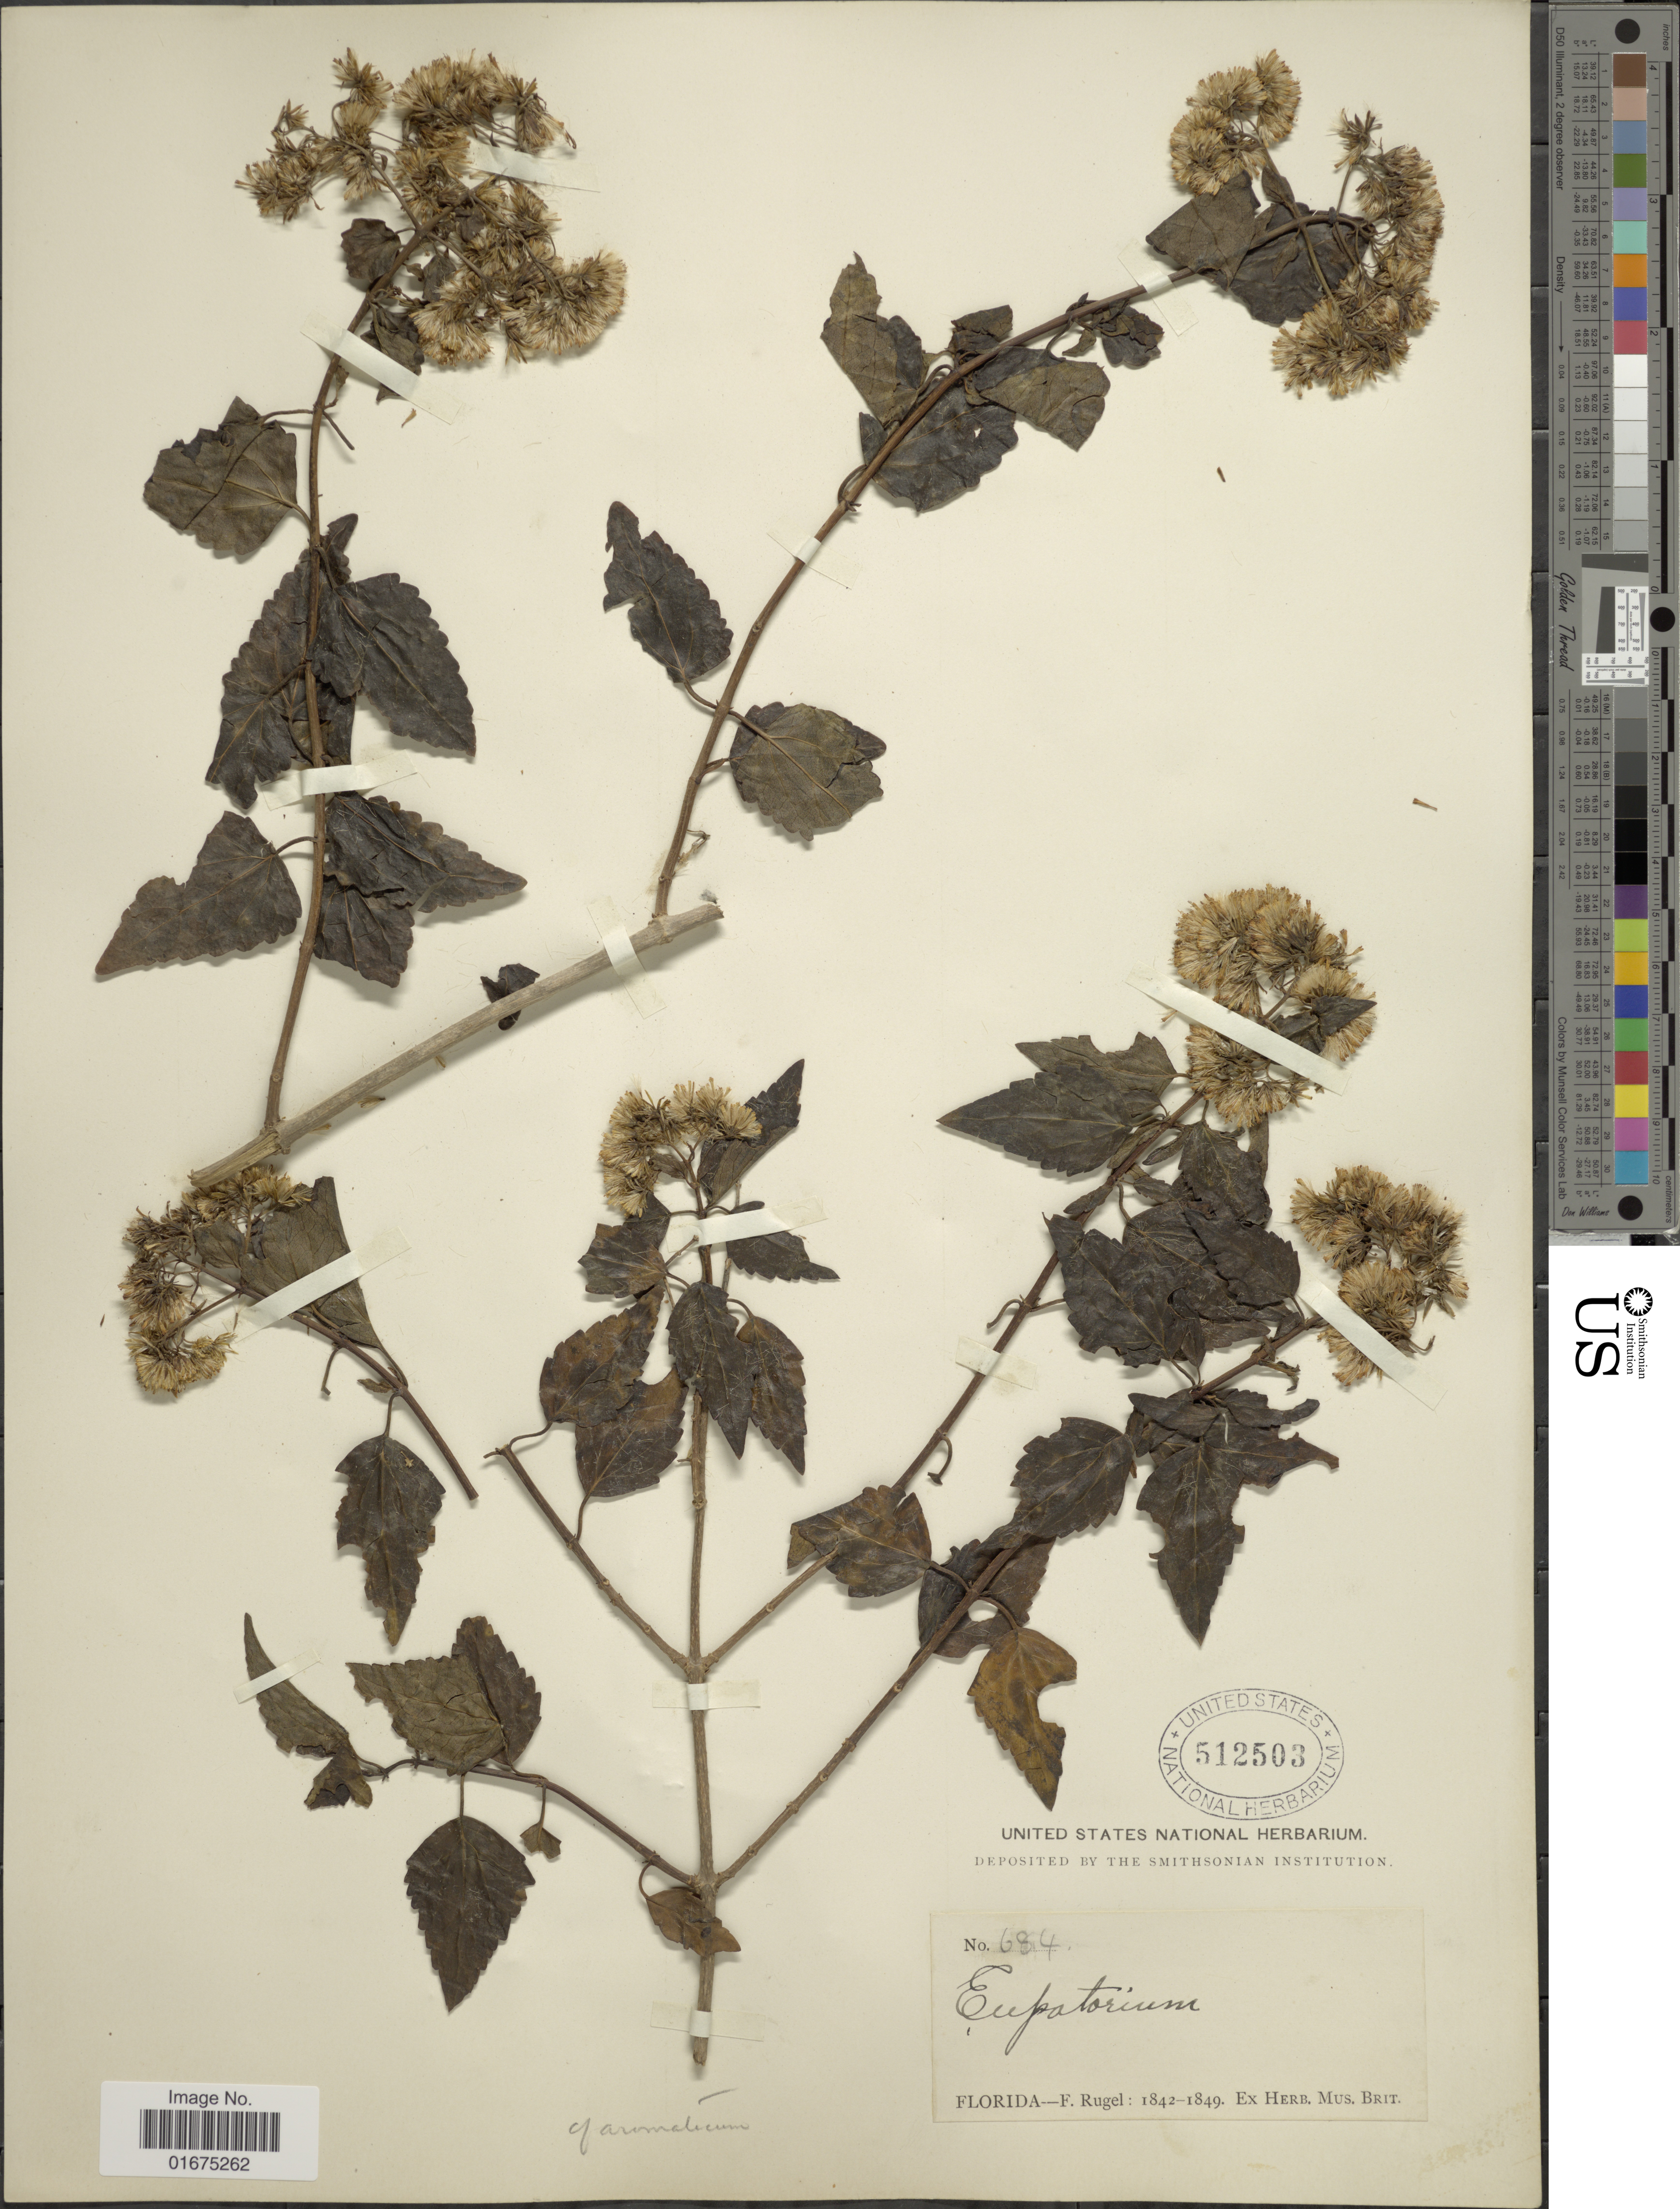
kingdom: Plantae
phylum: Tracheophyta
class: Magnoliopsida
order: Asterales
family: Asteraceae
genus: Ageratina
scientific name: Ageratina aromatica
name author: (L.) Spach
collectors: F. Rugel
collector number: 684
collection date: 1842/1849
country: United States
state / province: Florida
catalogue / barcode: US 512503